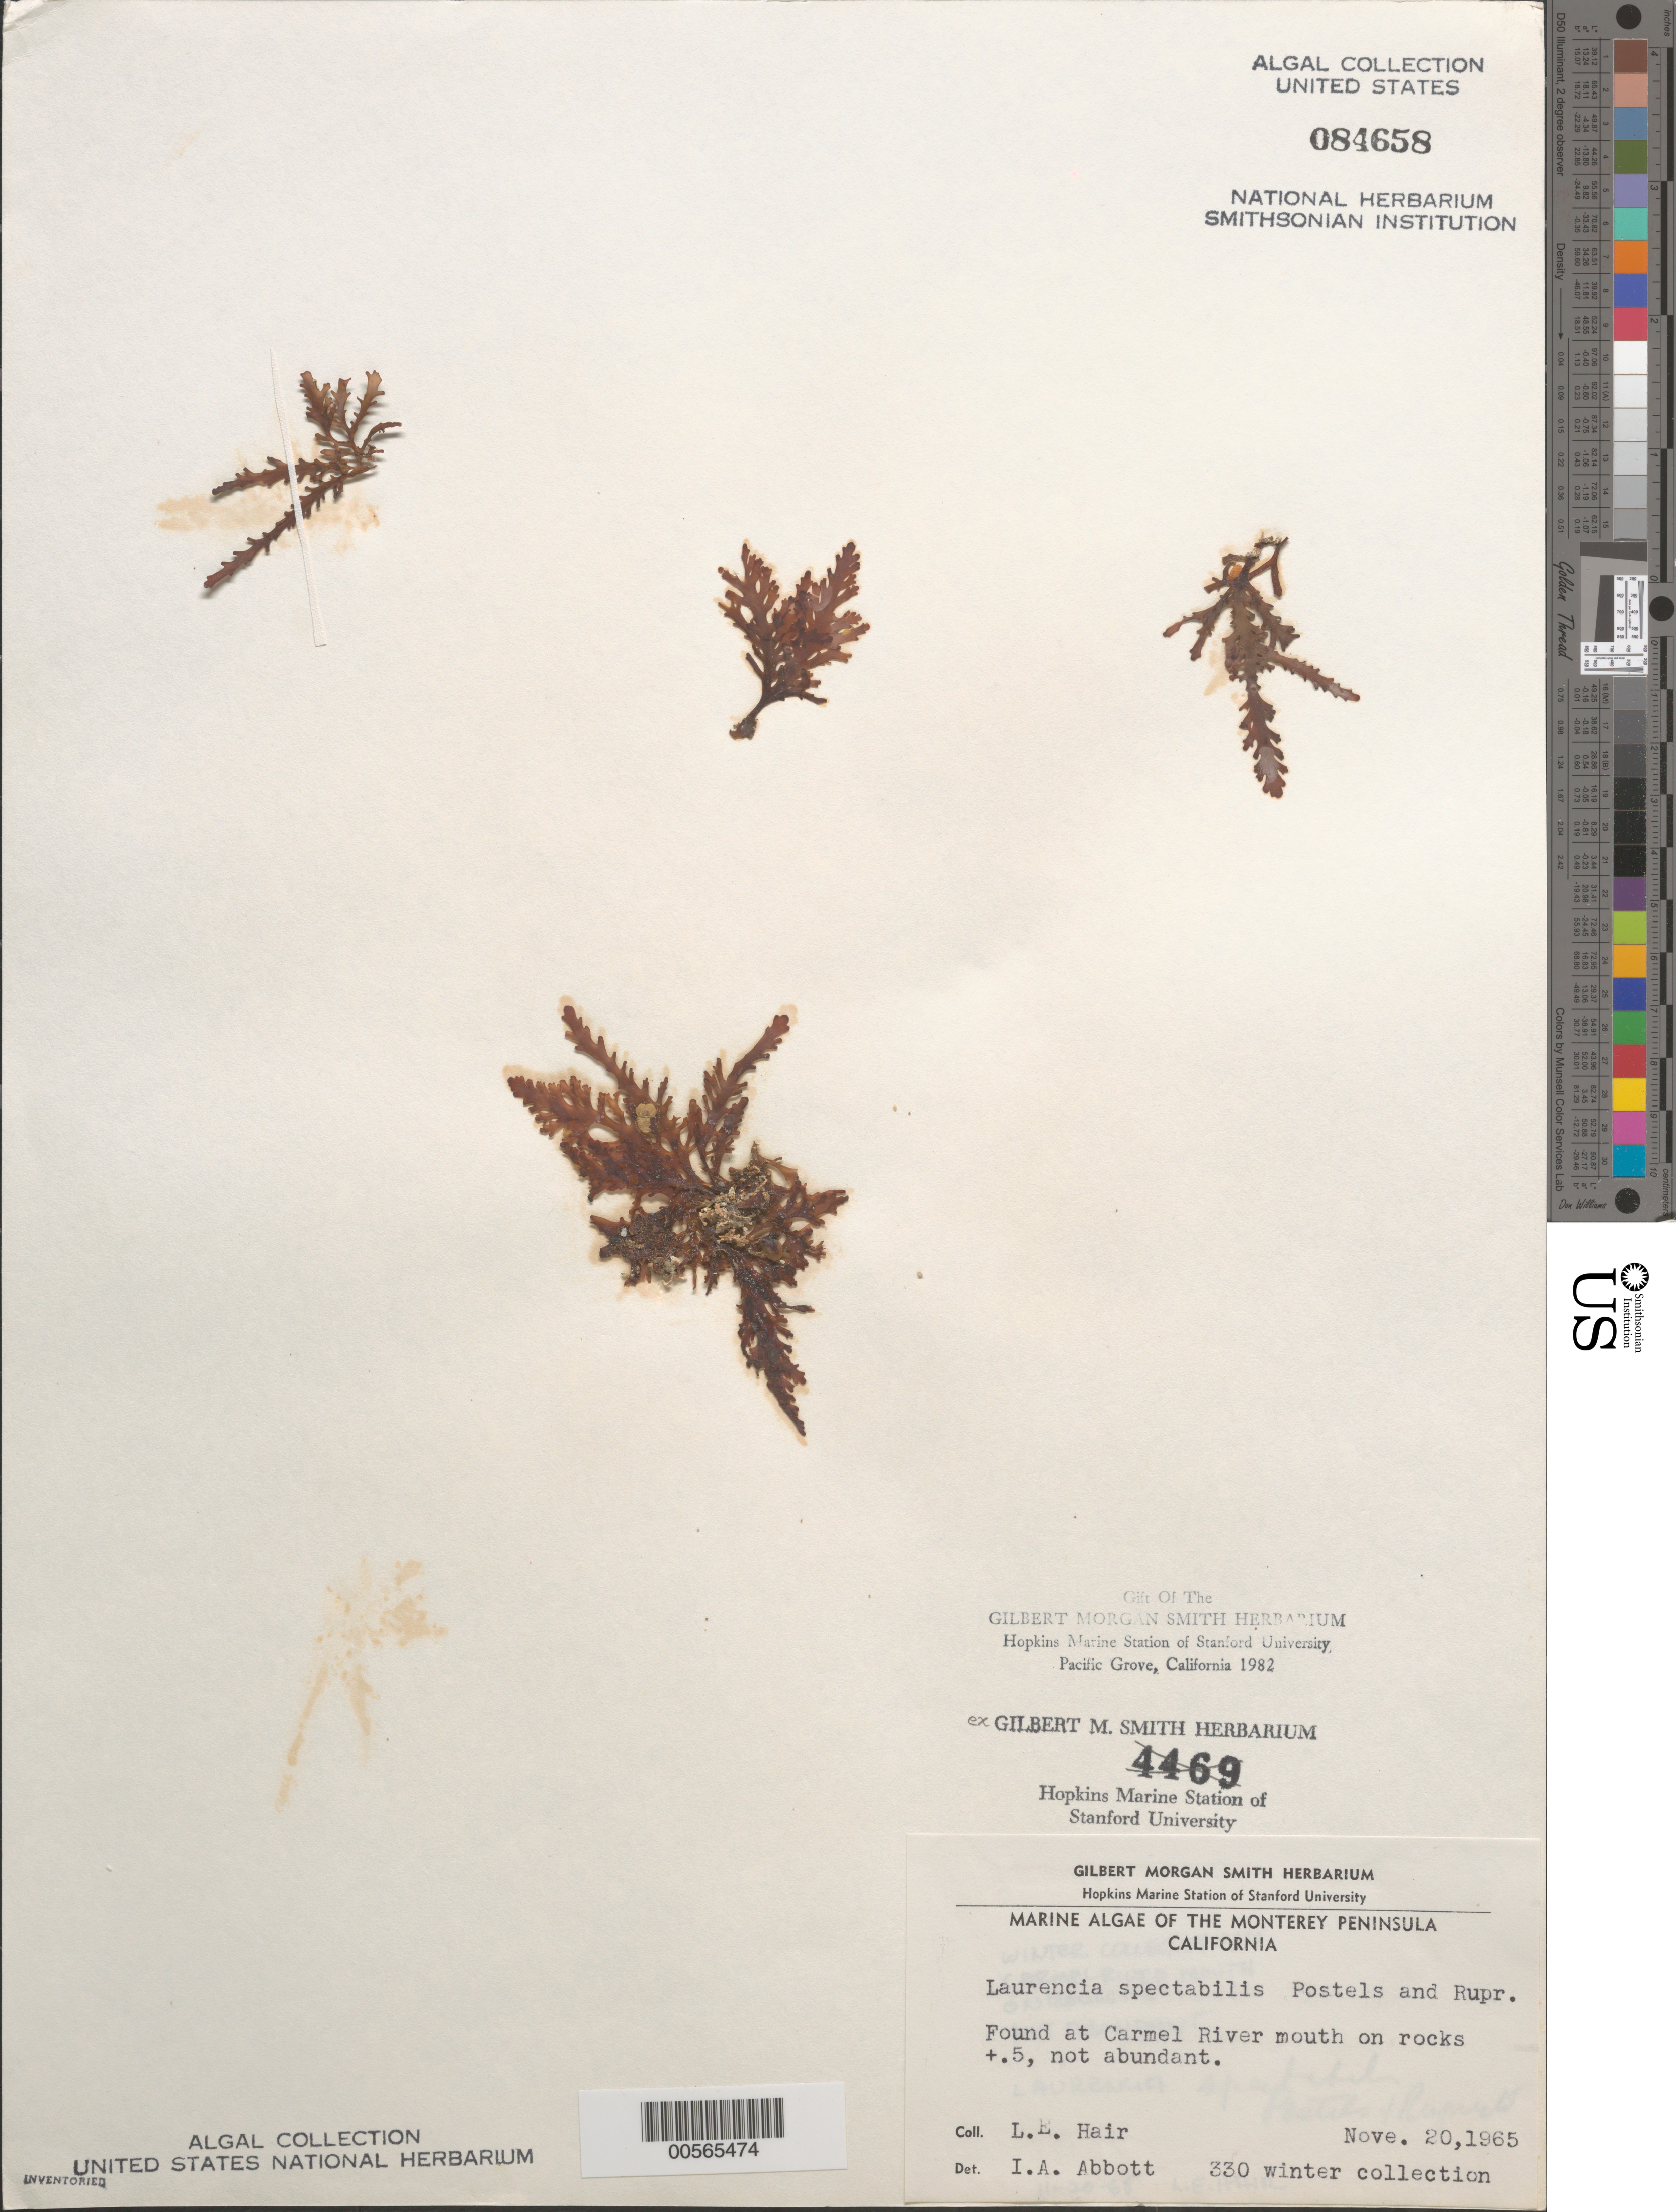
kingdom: Plantae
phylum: Rhodophyta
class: Florideophyceae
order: Ceramiales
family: Rhodomelaceae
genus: Osmundea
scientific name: Osmundea spectabilis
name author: (Postels & Rupr.) K.W. Nam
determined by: Algae name updating Project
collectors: L. Hair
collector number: Leh 330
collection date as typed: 20 Nov 1965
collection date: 1965-11-20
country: United States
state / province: California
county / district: Monterey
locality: Carmel River mouth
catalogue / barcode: US 84658